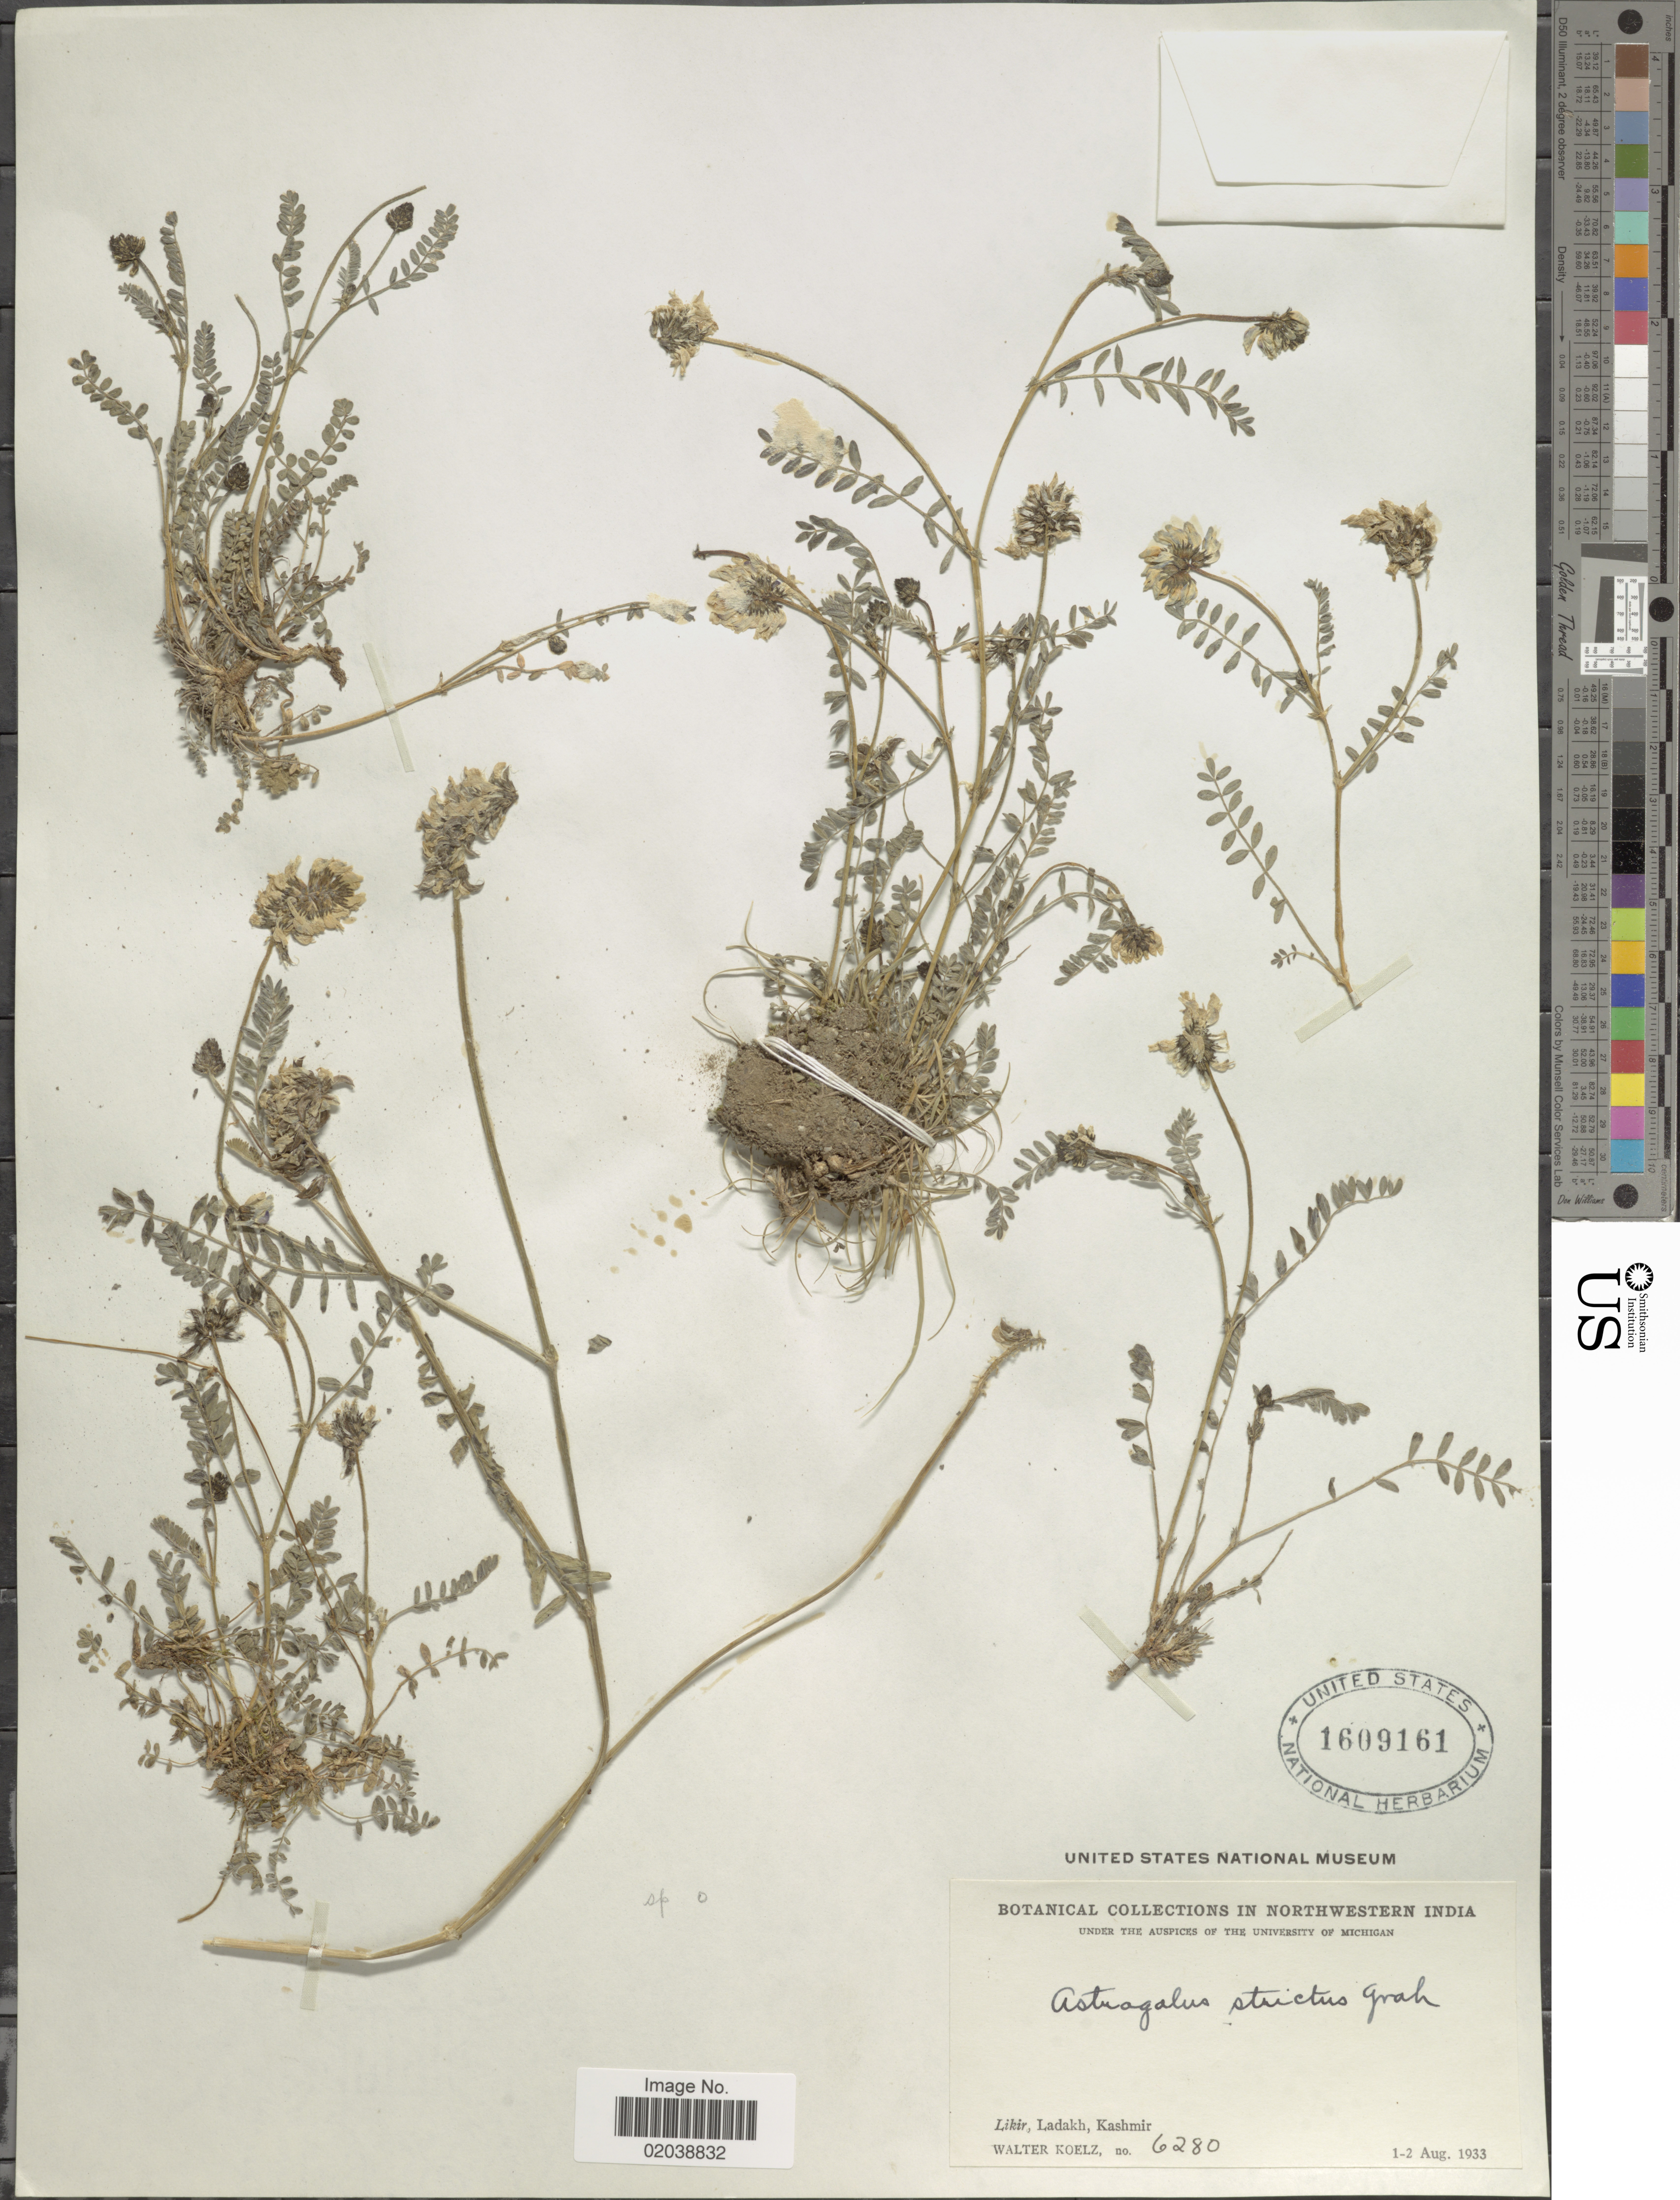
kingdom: Plantae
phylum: Tracheophyta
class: Magnoliopsida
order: Fabales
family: Fabaceae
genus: Astragalus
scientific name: Astragalus strictus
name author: Graham ex Benth.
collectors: W. N. Koelz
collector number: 6280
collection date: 1933-08-01/1933-08-02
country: India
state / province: Jammu and Kashmir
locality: Likir, Ladakh, Kashmir. Northwestern India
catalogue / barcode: US 1609161